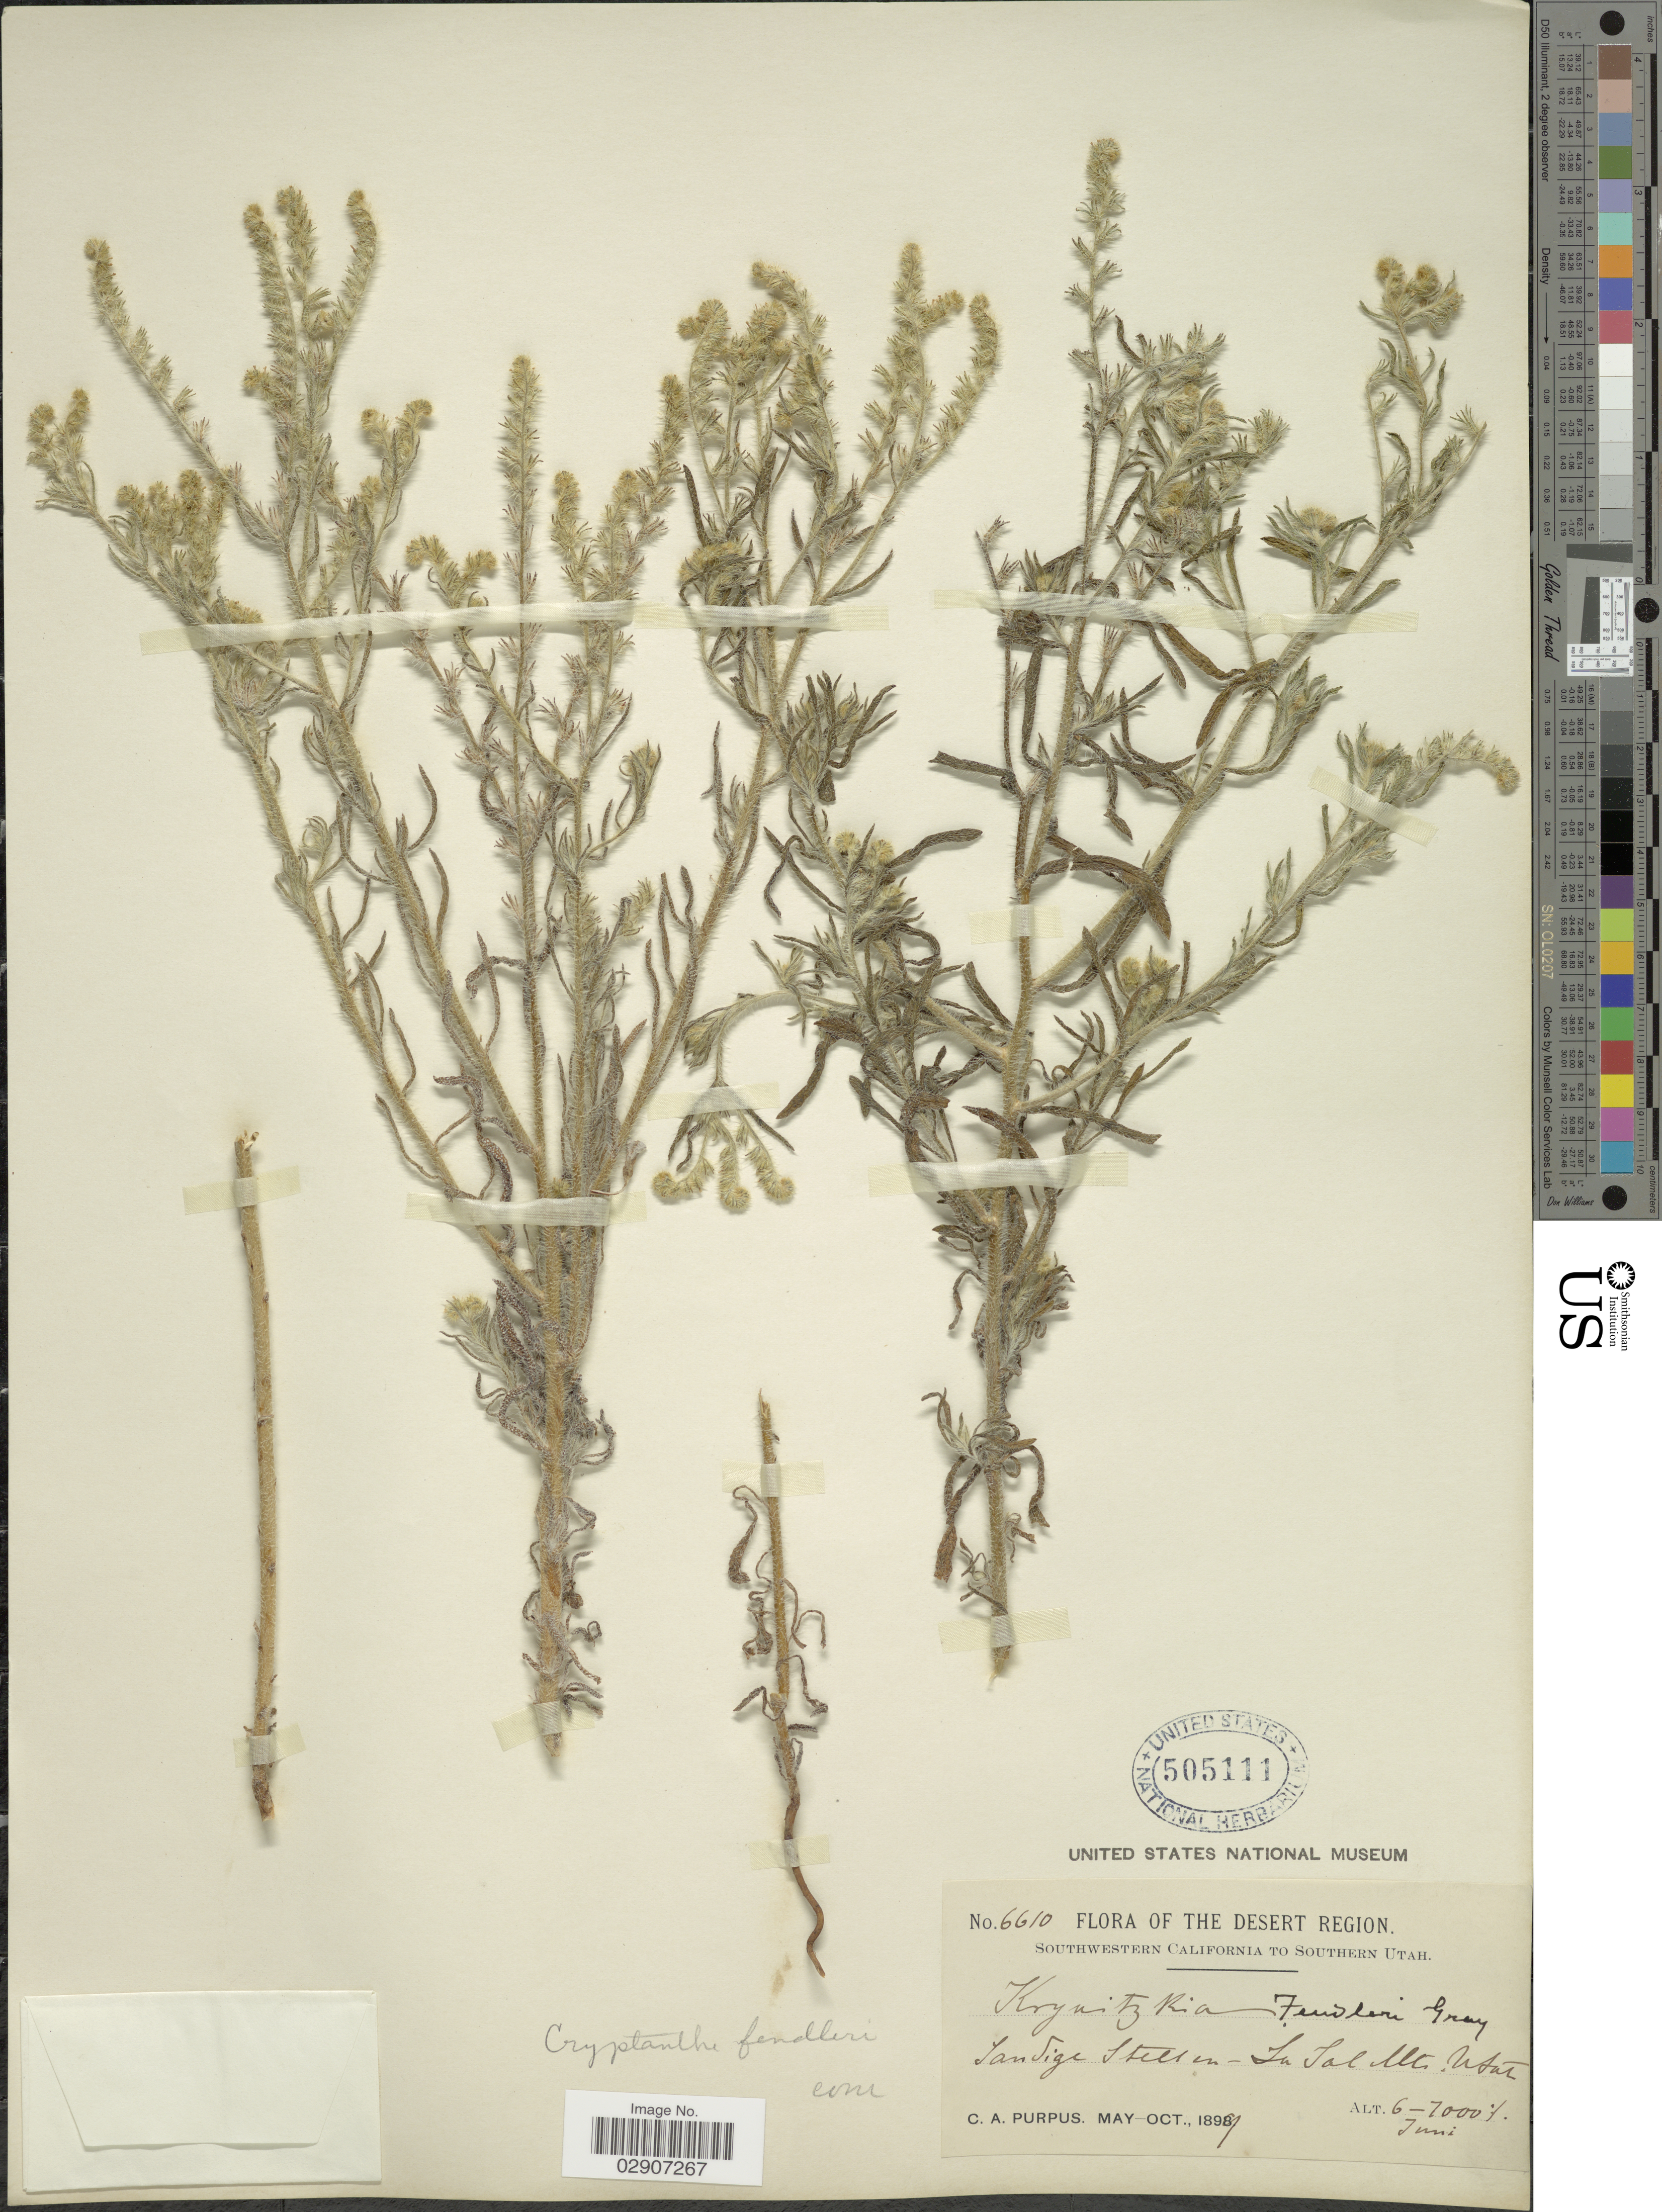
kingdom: Plantae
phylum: Tracheophyta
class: Magnoliopsida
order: Boraginales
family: Boraginaceae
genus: Cryptantha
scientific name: Cryptantha fendleri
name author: (A. Gray) Greene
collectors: C. A. Purpus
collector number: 6610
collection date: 1899-06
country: United States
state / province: Utah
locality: The Desert Region, Southern Utah, La Sal Mts.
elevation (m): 1829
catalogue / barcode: US 505111